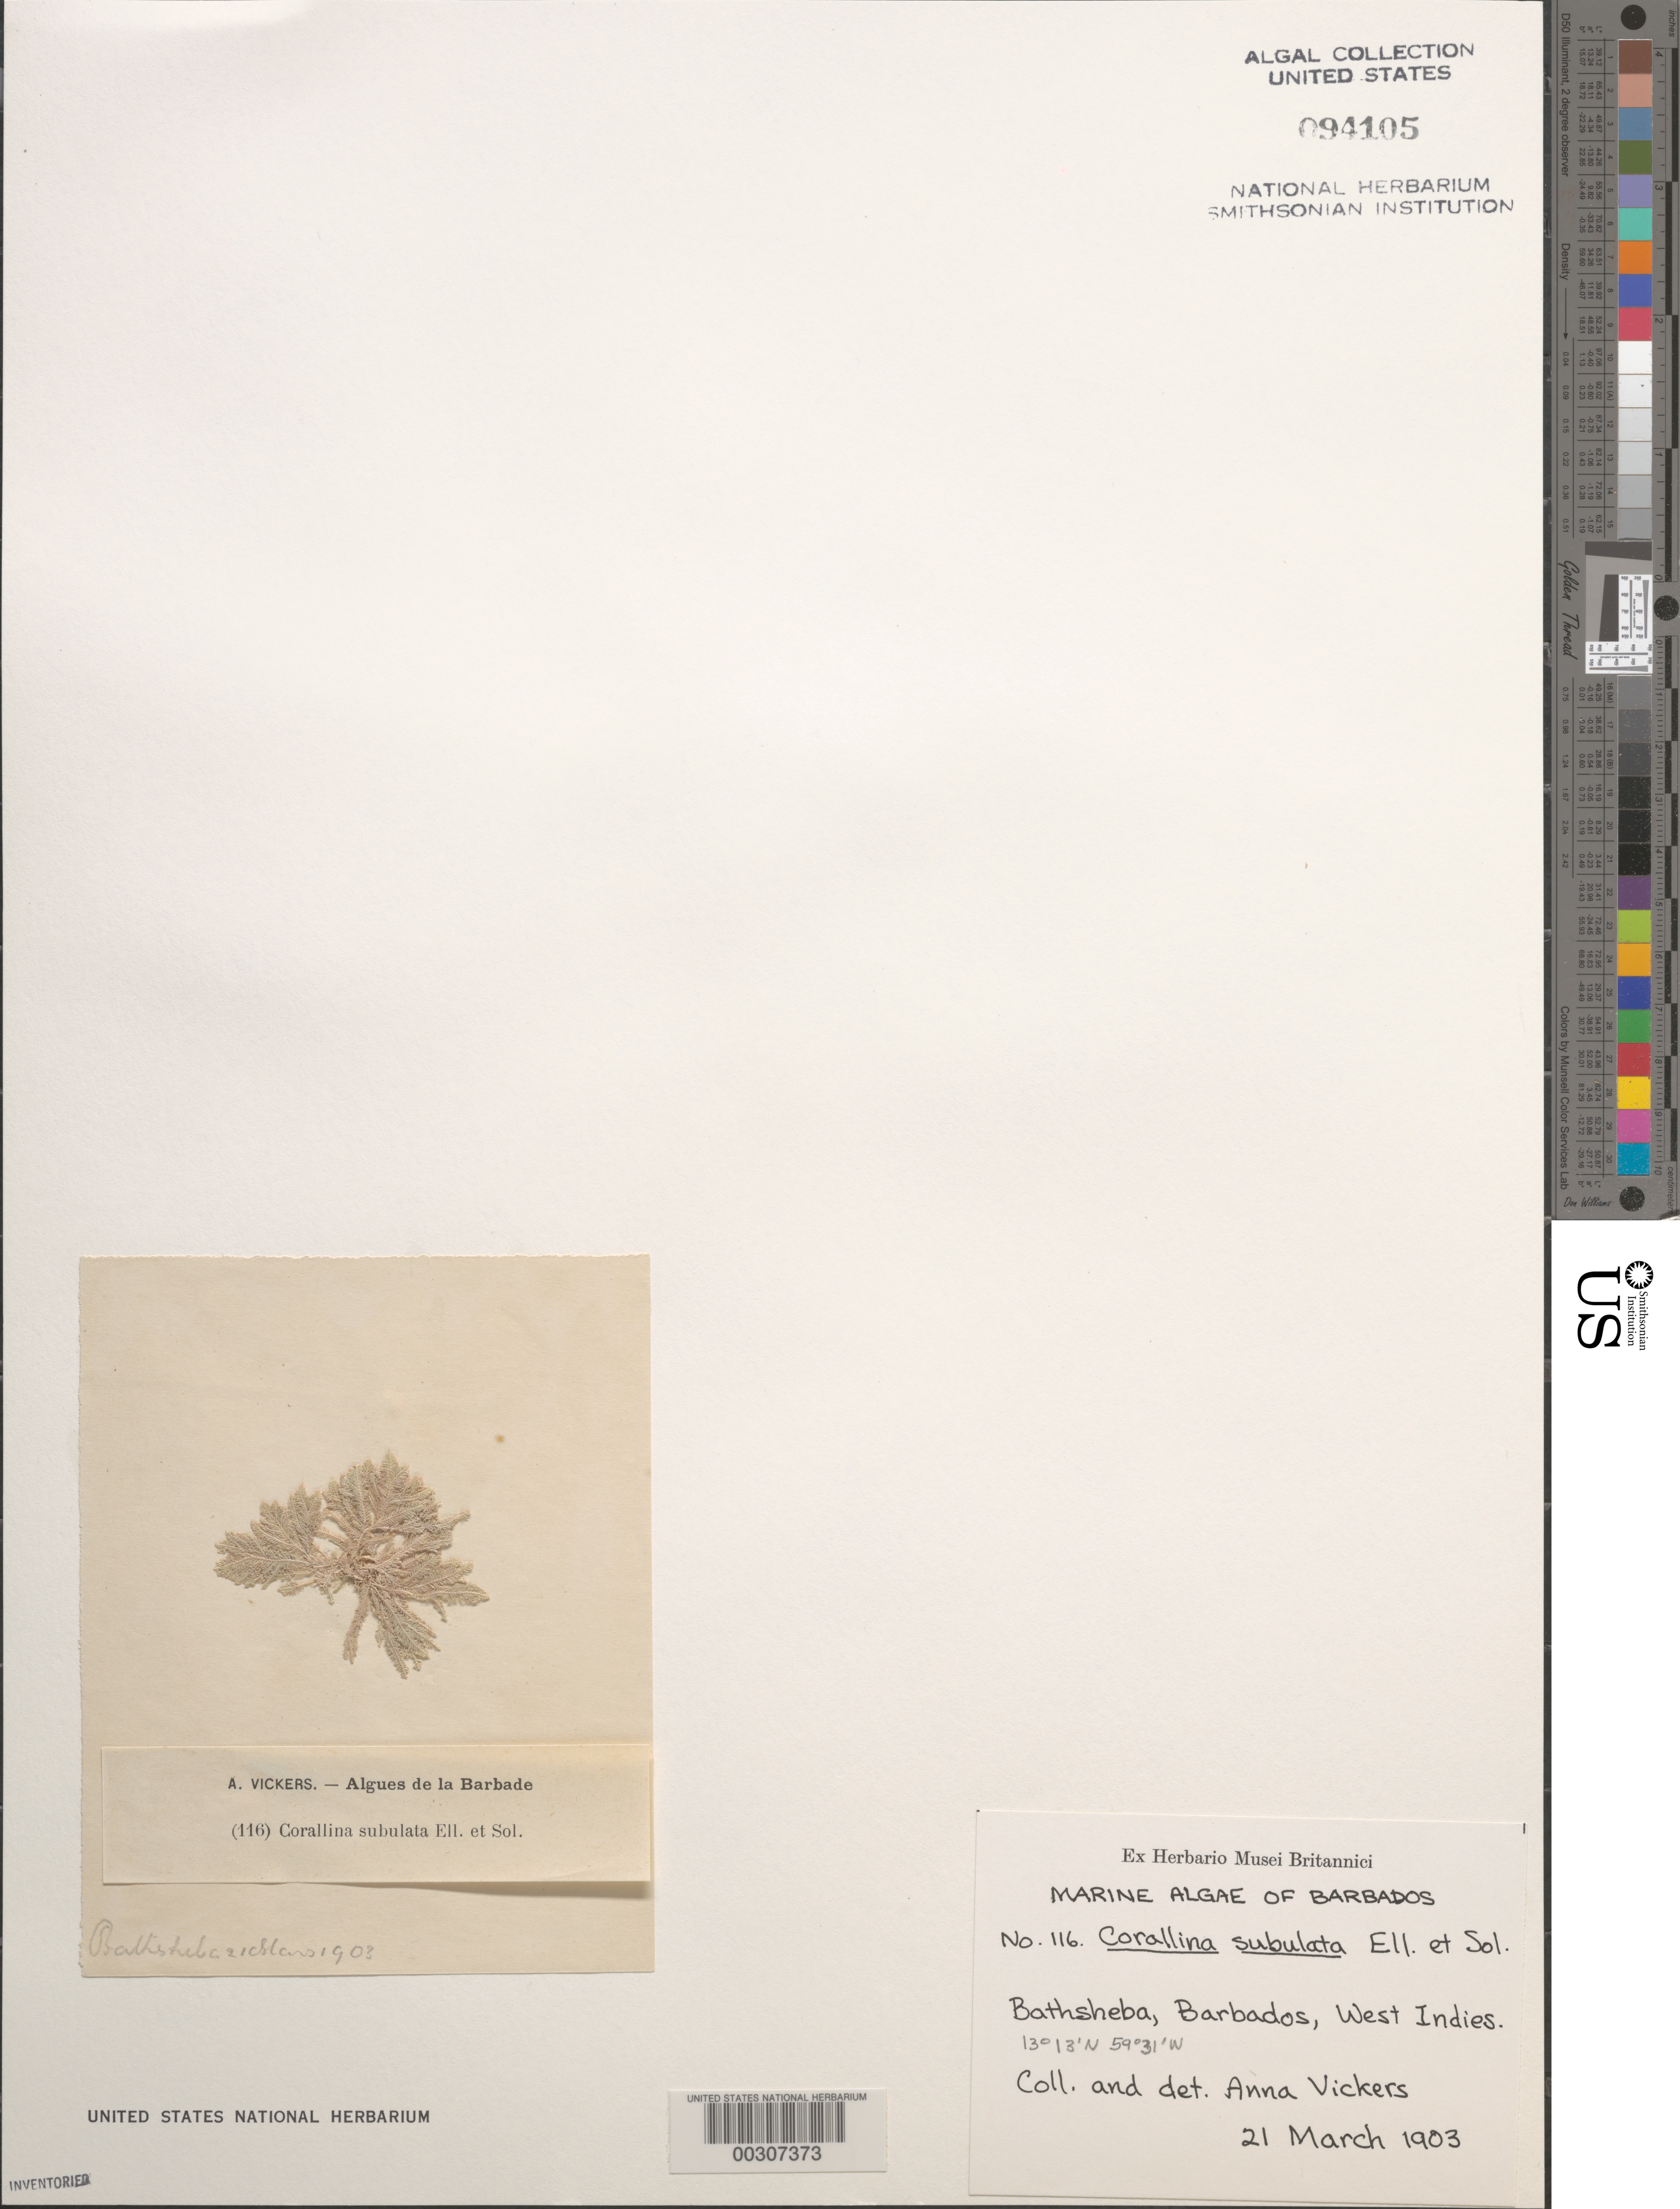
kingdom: Plantae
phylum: Rhodophyta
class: Florideophyceae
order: Corallinales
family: Corallinaceae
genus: Jania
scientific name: Jania subulata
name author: (Ellis & Sol.) Sond.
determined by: Algae name updating Project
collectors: A. Vickers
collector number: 116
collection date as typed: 21 Mar 1903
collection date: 1903-03-21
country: Barbados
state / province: Saint Joseph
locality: Bathsheba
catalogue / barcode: US 94105